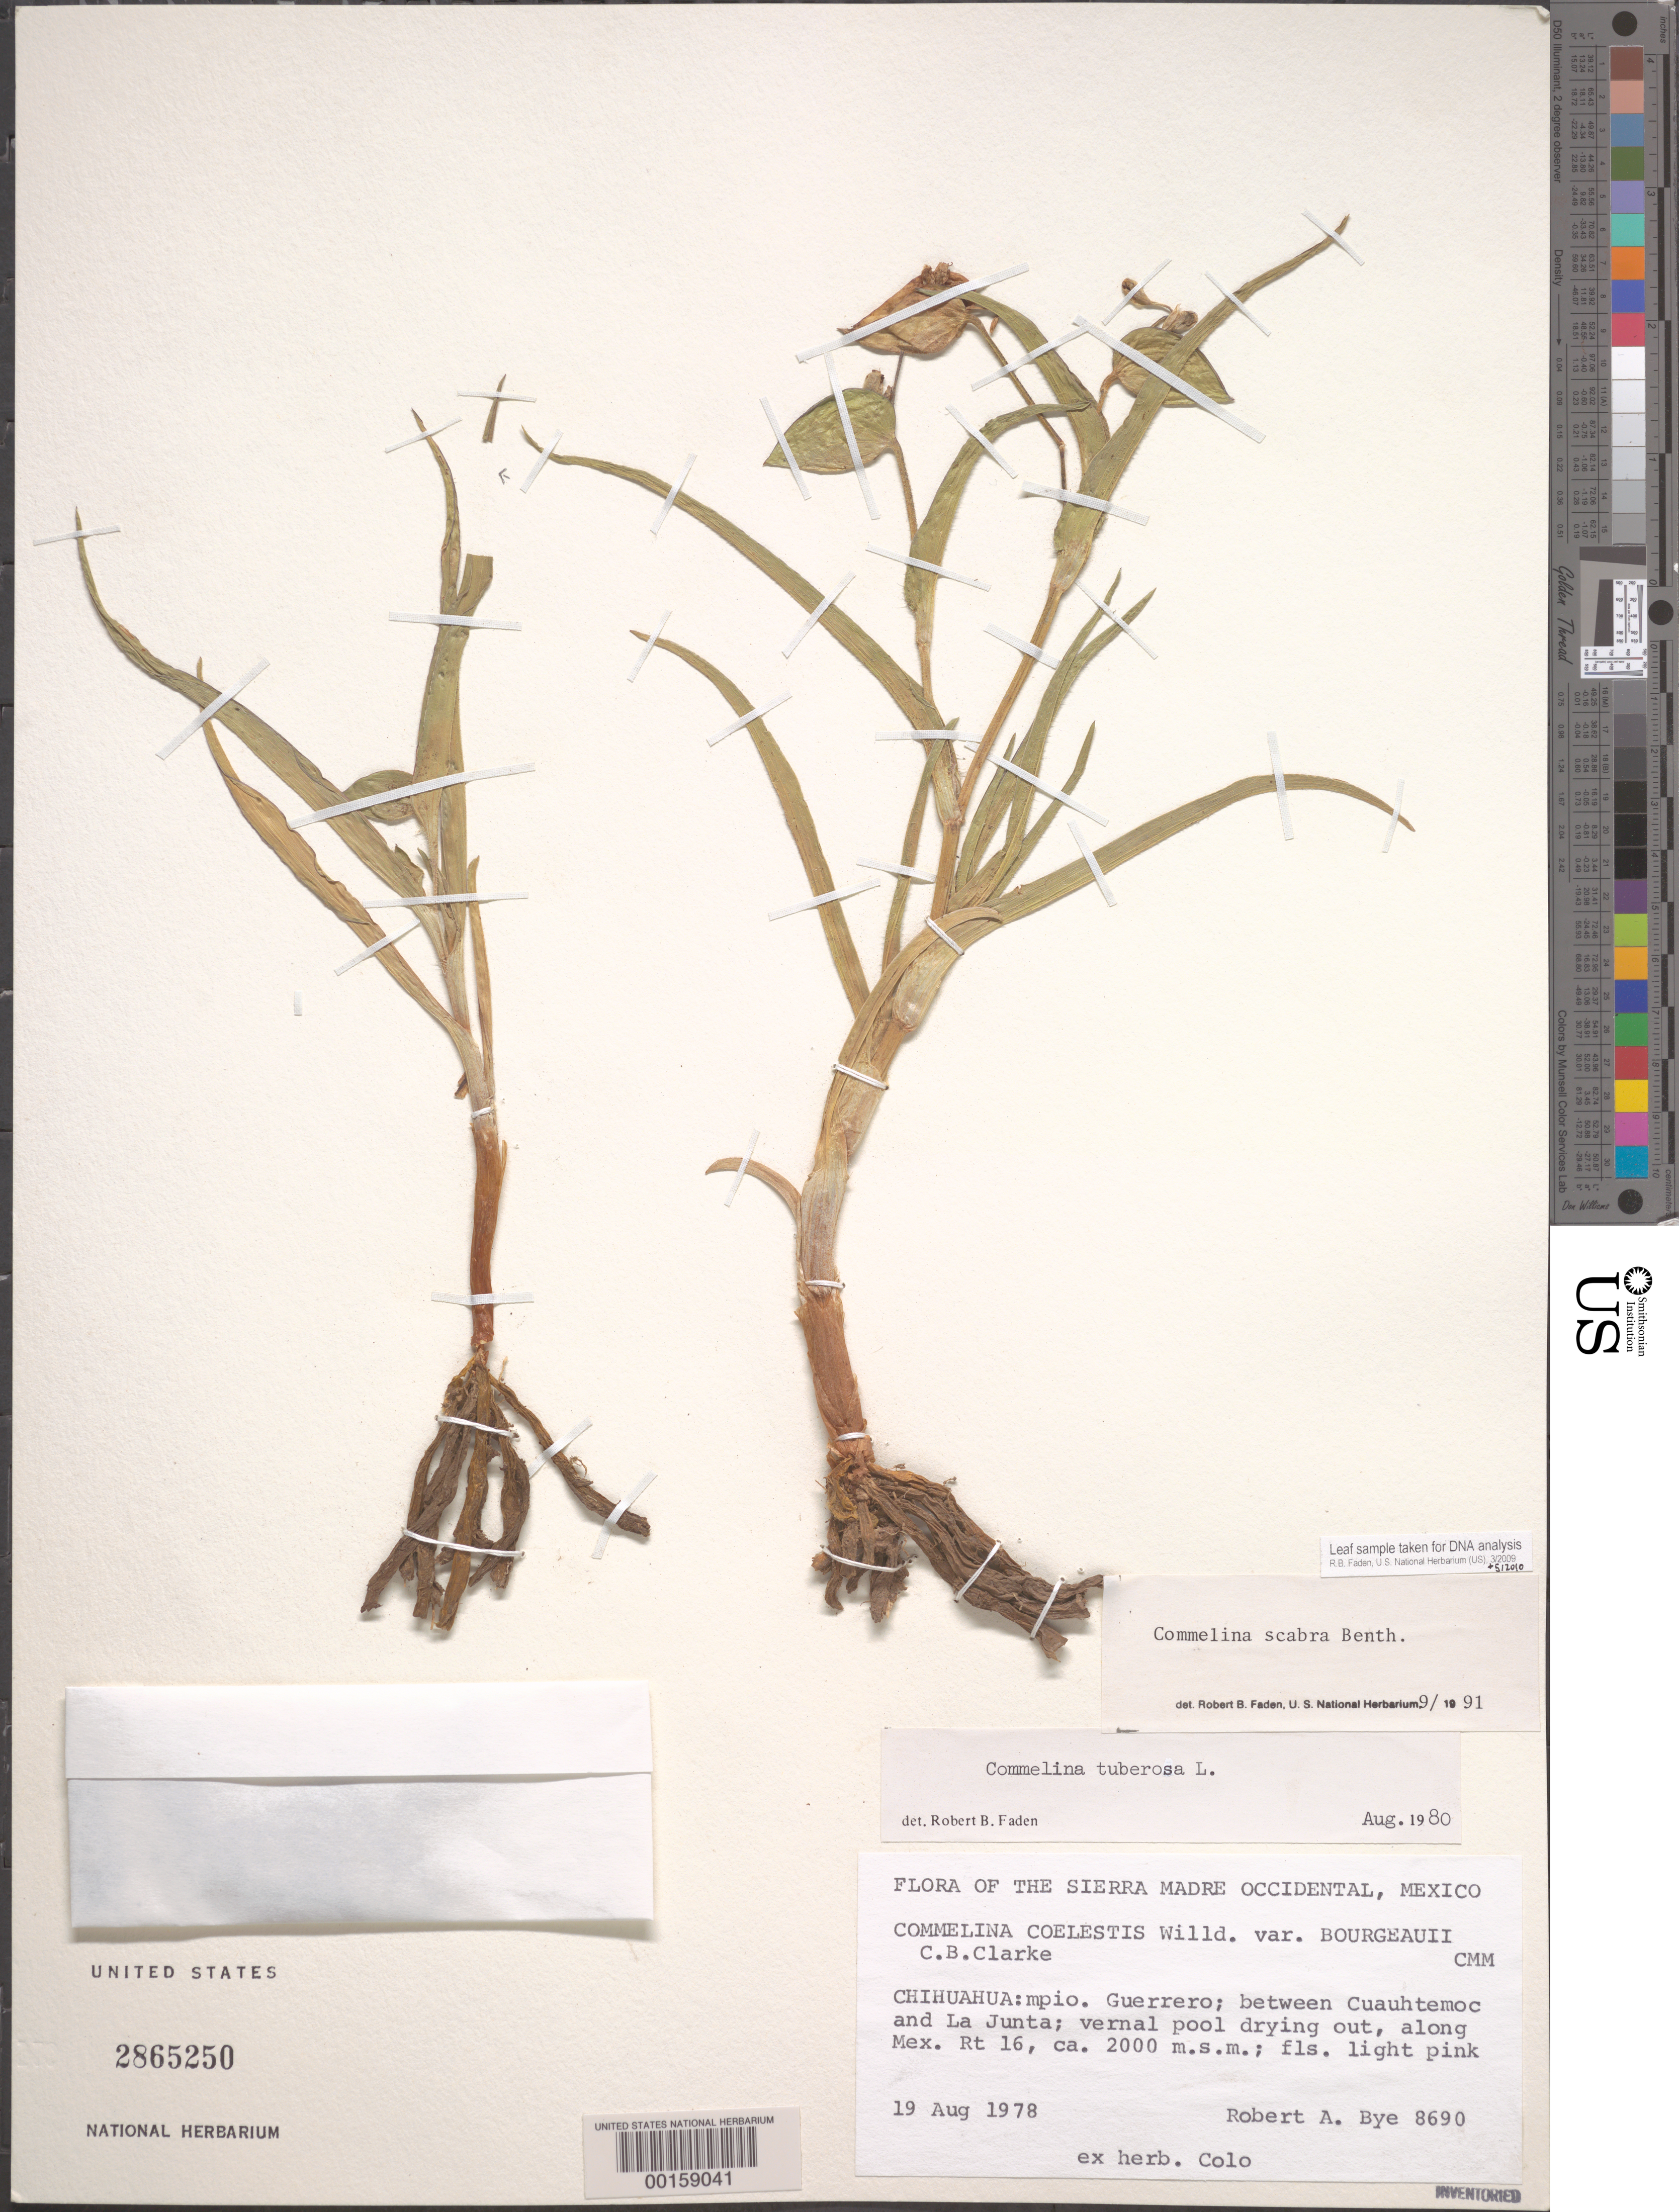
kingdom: Plantae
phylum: Tracheophyta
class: Liliopsida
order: Commelinales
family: Commelinaceae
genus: Commelina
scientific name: Commelina scabra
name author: Benth.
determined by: Faden, Robert B., (US), Smithsonian Institution - National Museum of Natural History (UNITED STATES)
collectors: R. A. Bye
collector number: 8690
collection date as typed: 19 Aug 1978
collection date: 1978-08-19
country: Mexico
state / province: Chihuahua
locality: Guerrero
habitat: Vernal pooling; dry soil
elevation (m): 2000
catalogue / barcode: US 2865250